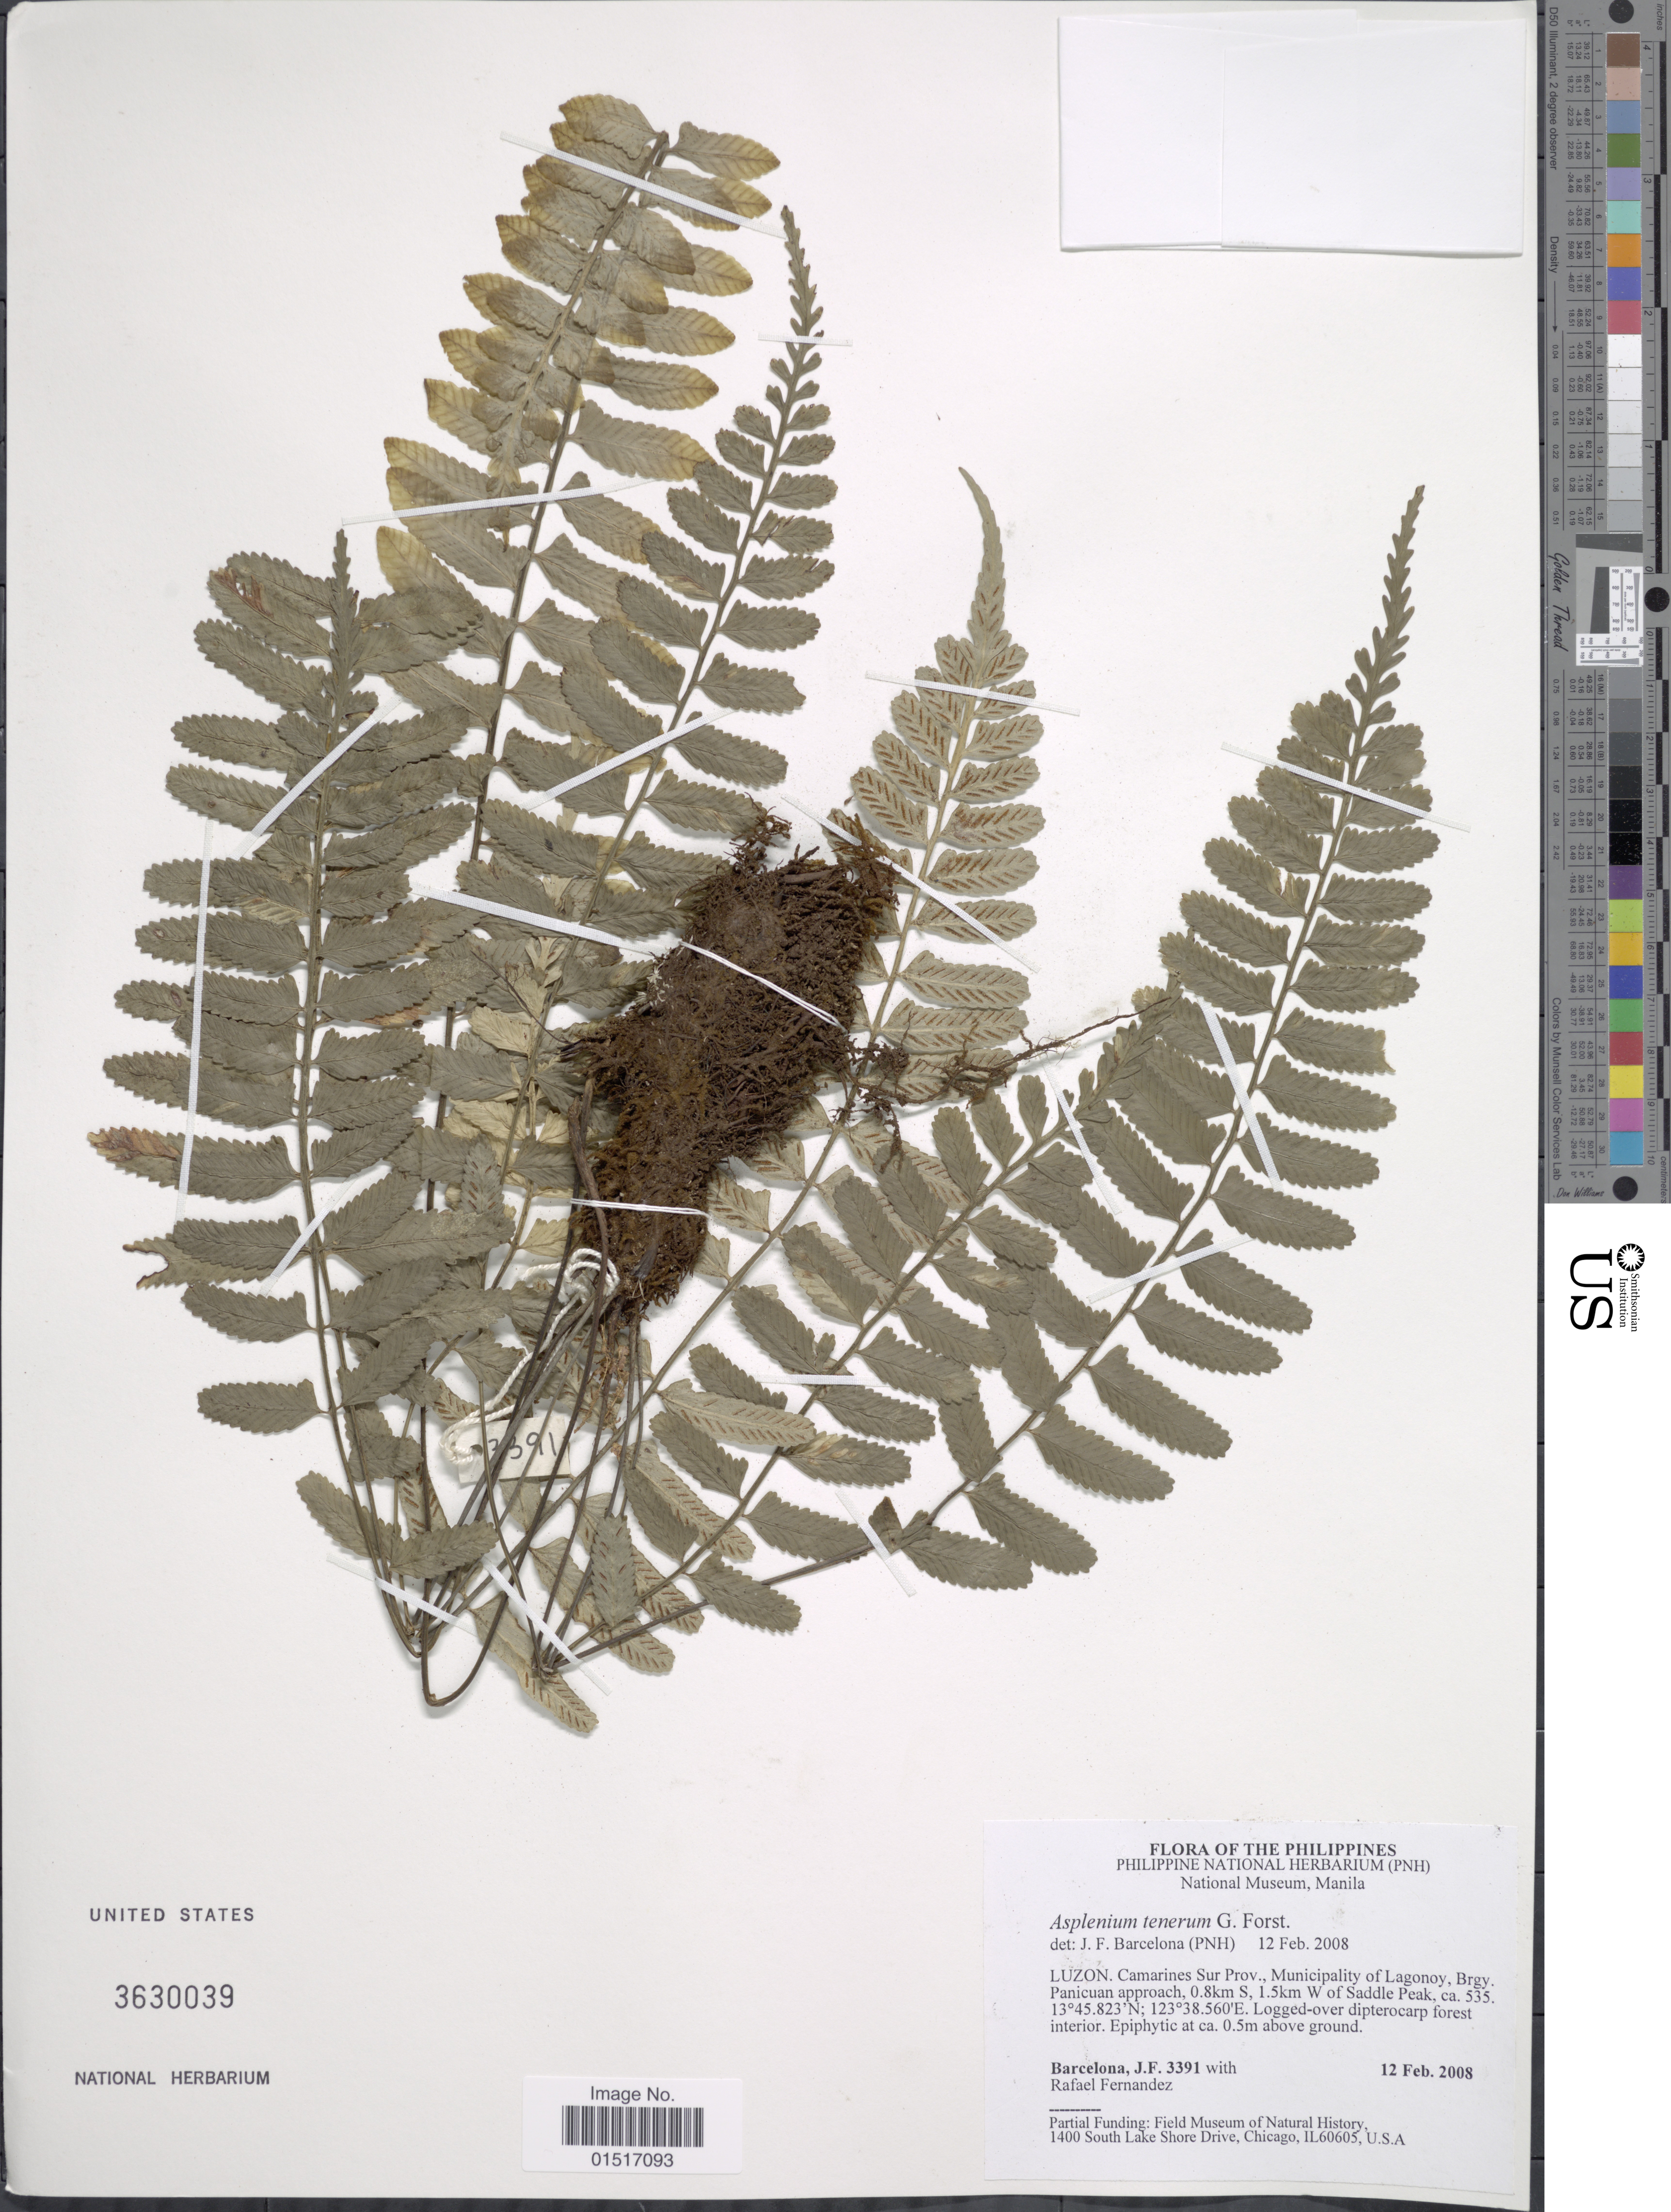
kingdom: Plantae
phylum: Tracheophyta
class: Polypodiopsida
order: Polypodiales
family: Aspleniaceae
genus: Asplenium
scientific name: Asplenium tenerum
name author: G. Forst.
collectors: J. F. Barcelona & R. Fernandez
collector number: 3391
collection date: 2008-02-12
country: Philippines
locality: Luzon. Camarines Sur Prov., Municipality of Lagonoy, Brgy. Panicuan approach, 0.8km S, 1.5km W of Saddle Peak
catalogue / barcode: US 3630039